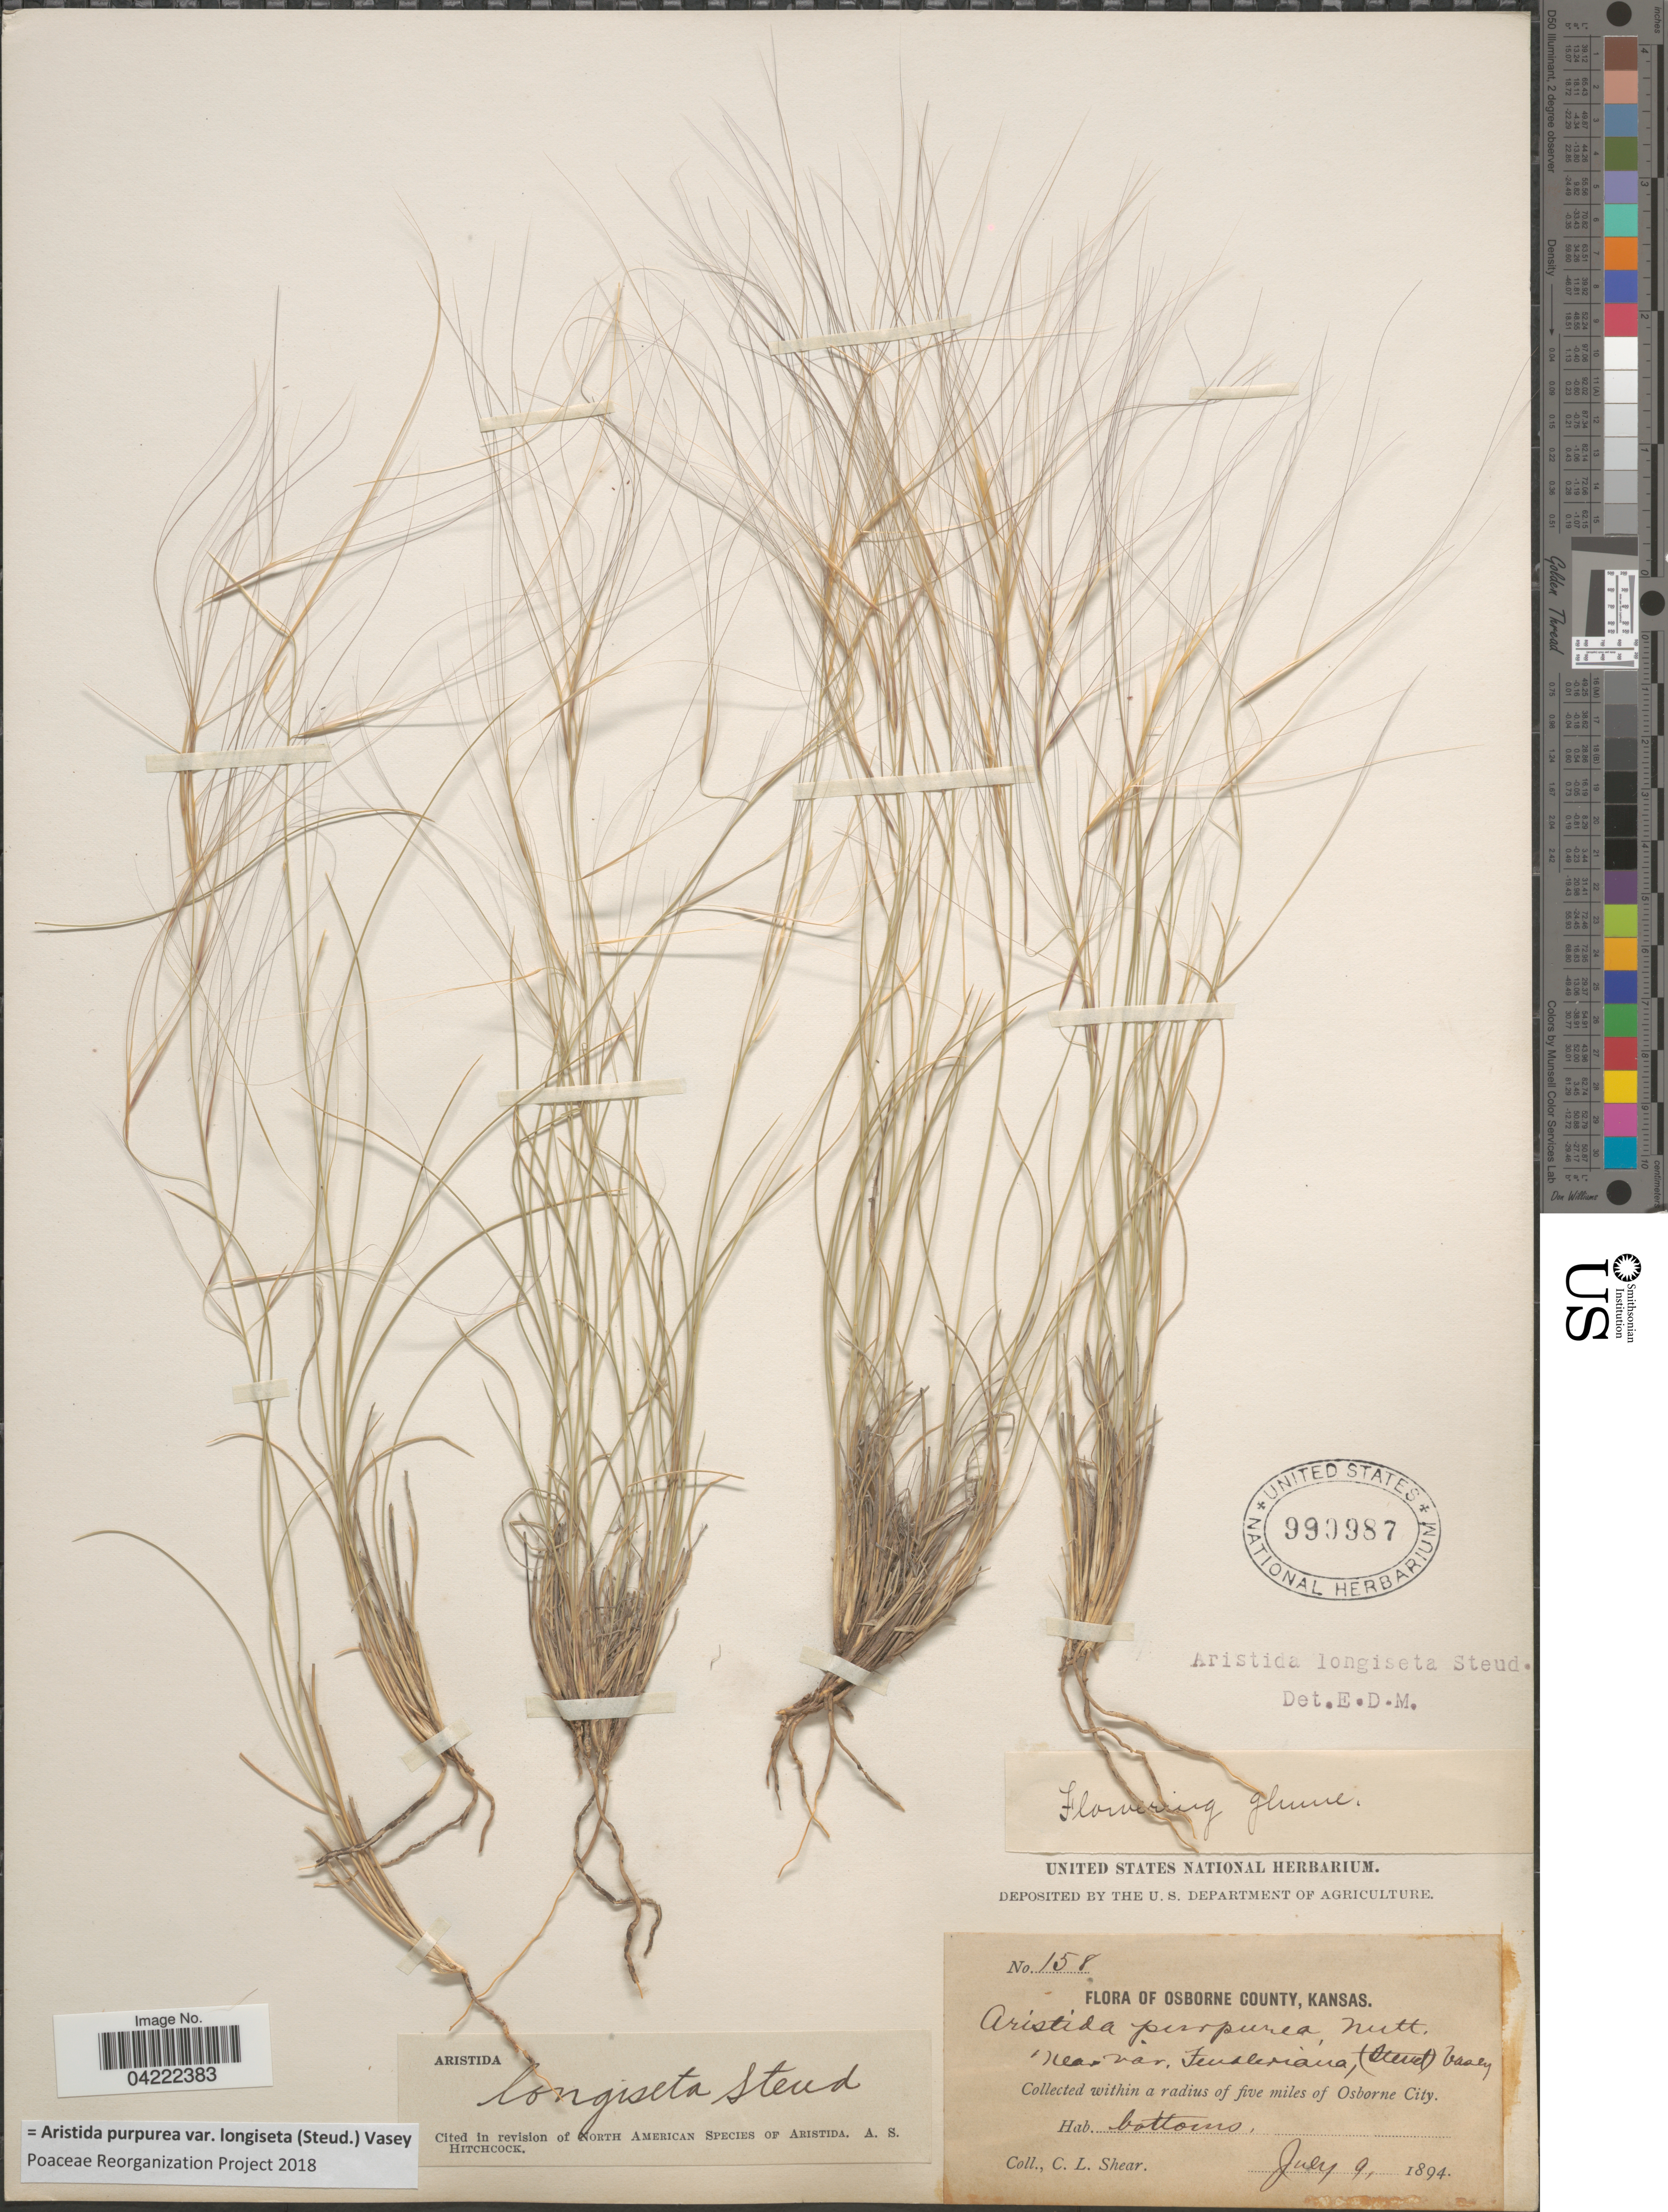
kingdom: Plantae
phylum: Tracheophyta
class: Liliopsida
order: Poales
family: Poaceae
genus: Aristida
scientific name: Aristida purpurea var. longiseta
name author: (Steud.) Vasey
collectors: C. L. Shear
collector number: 158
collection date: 1894-07-09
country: United States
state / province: Kansas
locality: Osborne County. Within a radius of five miles of Osborne City.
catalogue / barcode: US 990987